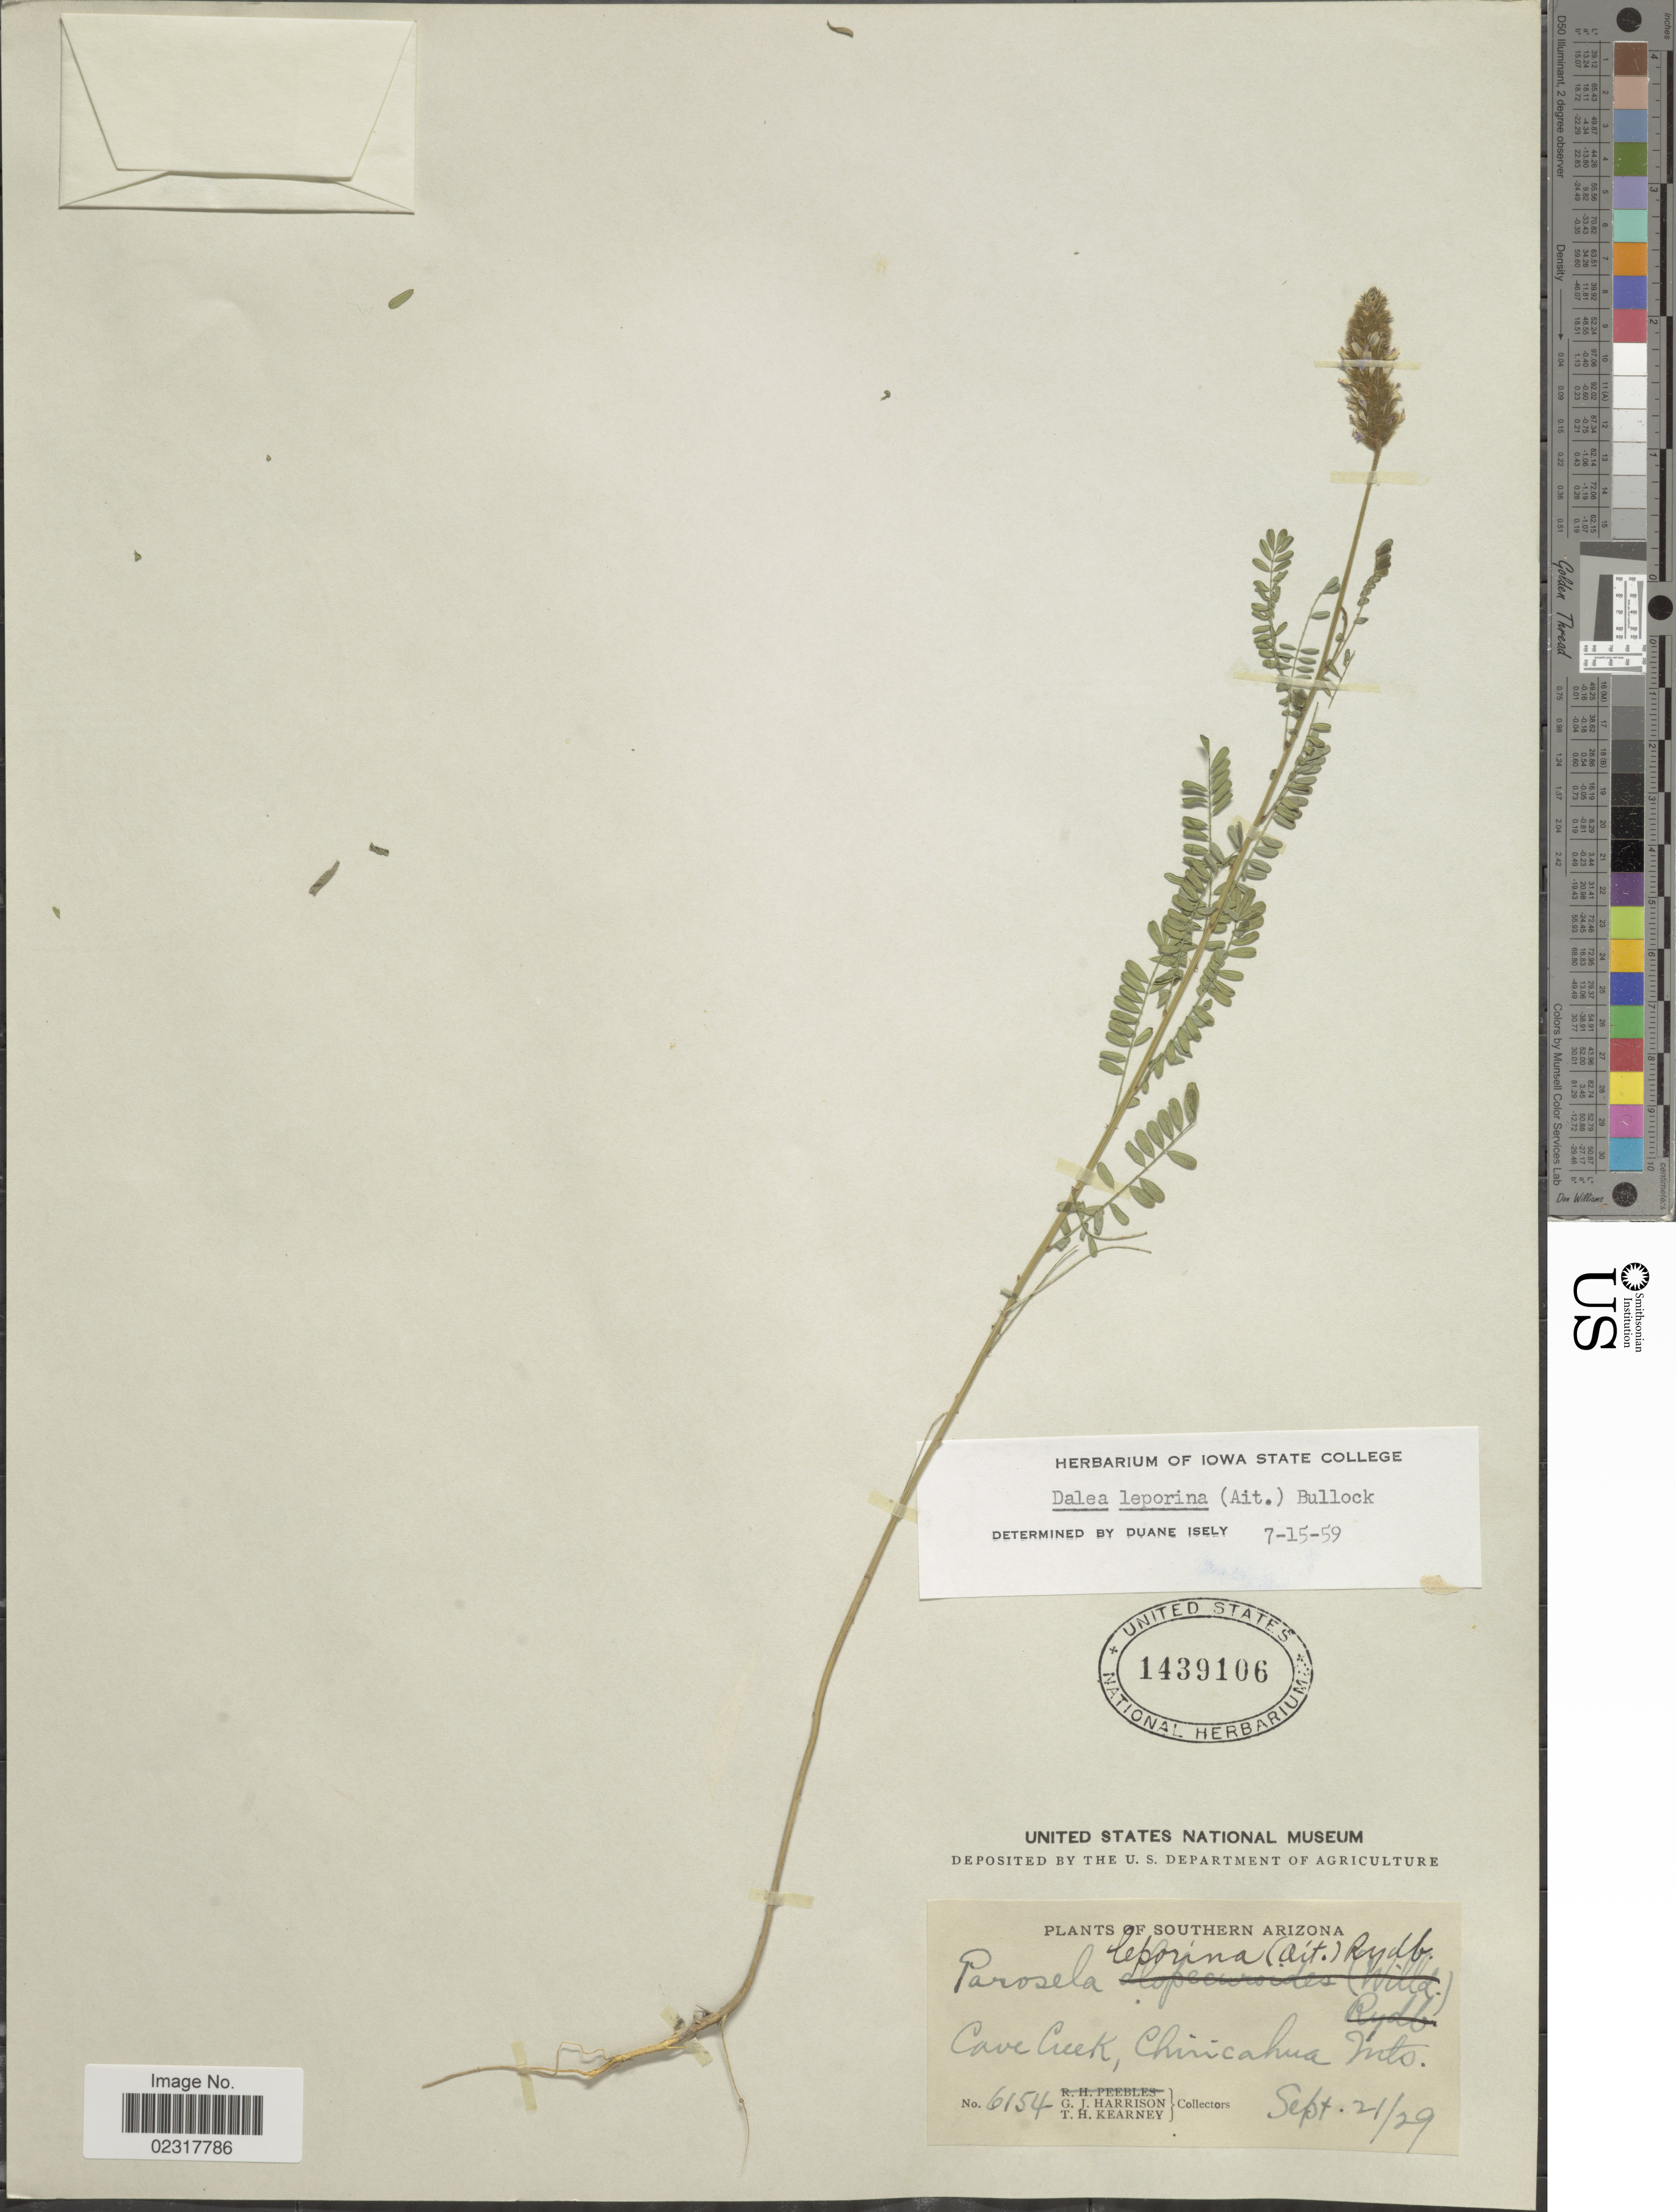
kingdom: Plantae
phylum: Tracheophyta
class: Magnoliopsida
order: Fabales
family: Fabaceae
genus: Dalea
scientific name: Dalea leporina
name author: (Aiton) Bullock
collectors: G. J. Harrison & T. H. Kearney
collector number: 6154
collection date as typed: Transcribed d/m/y: 21/9/29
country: United States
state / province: Arizona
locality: Southern Arizona. Cave Creek, Chiricahua Mts.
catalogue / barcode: US 1439106